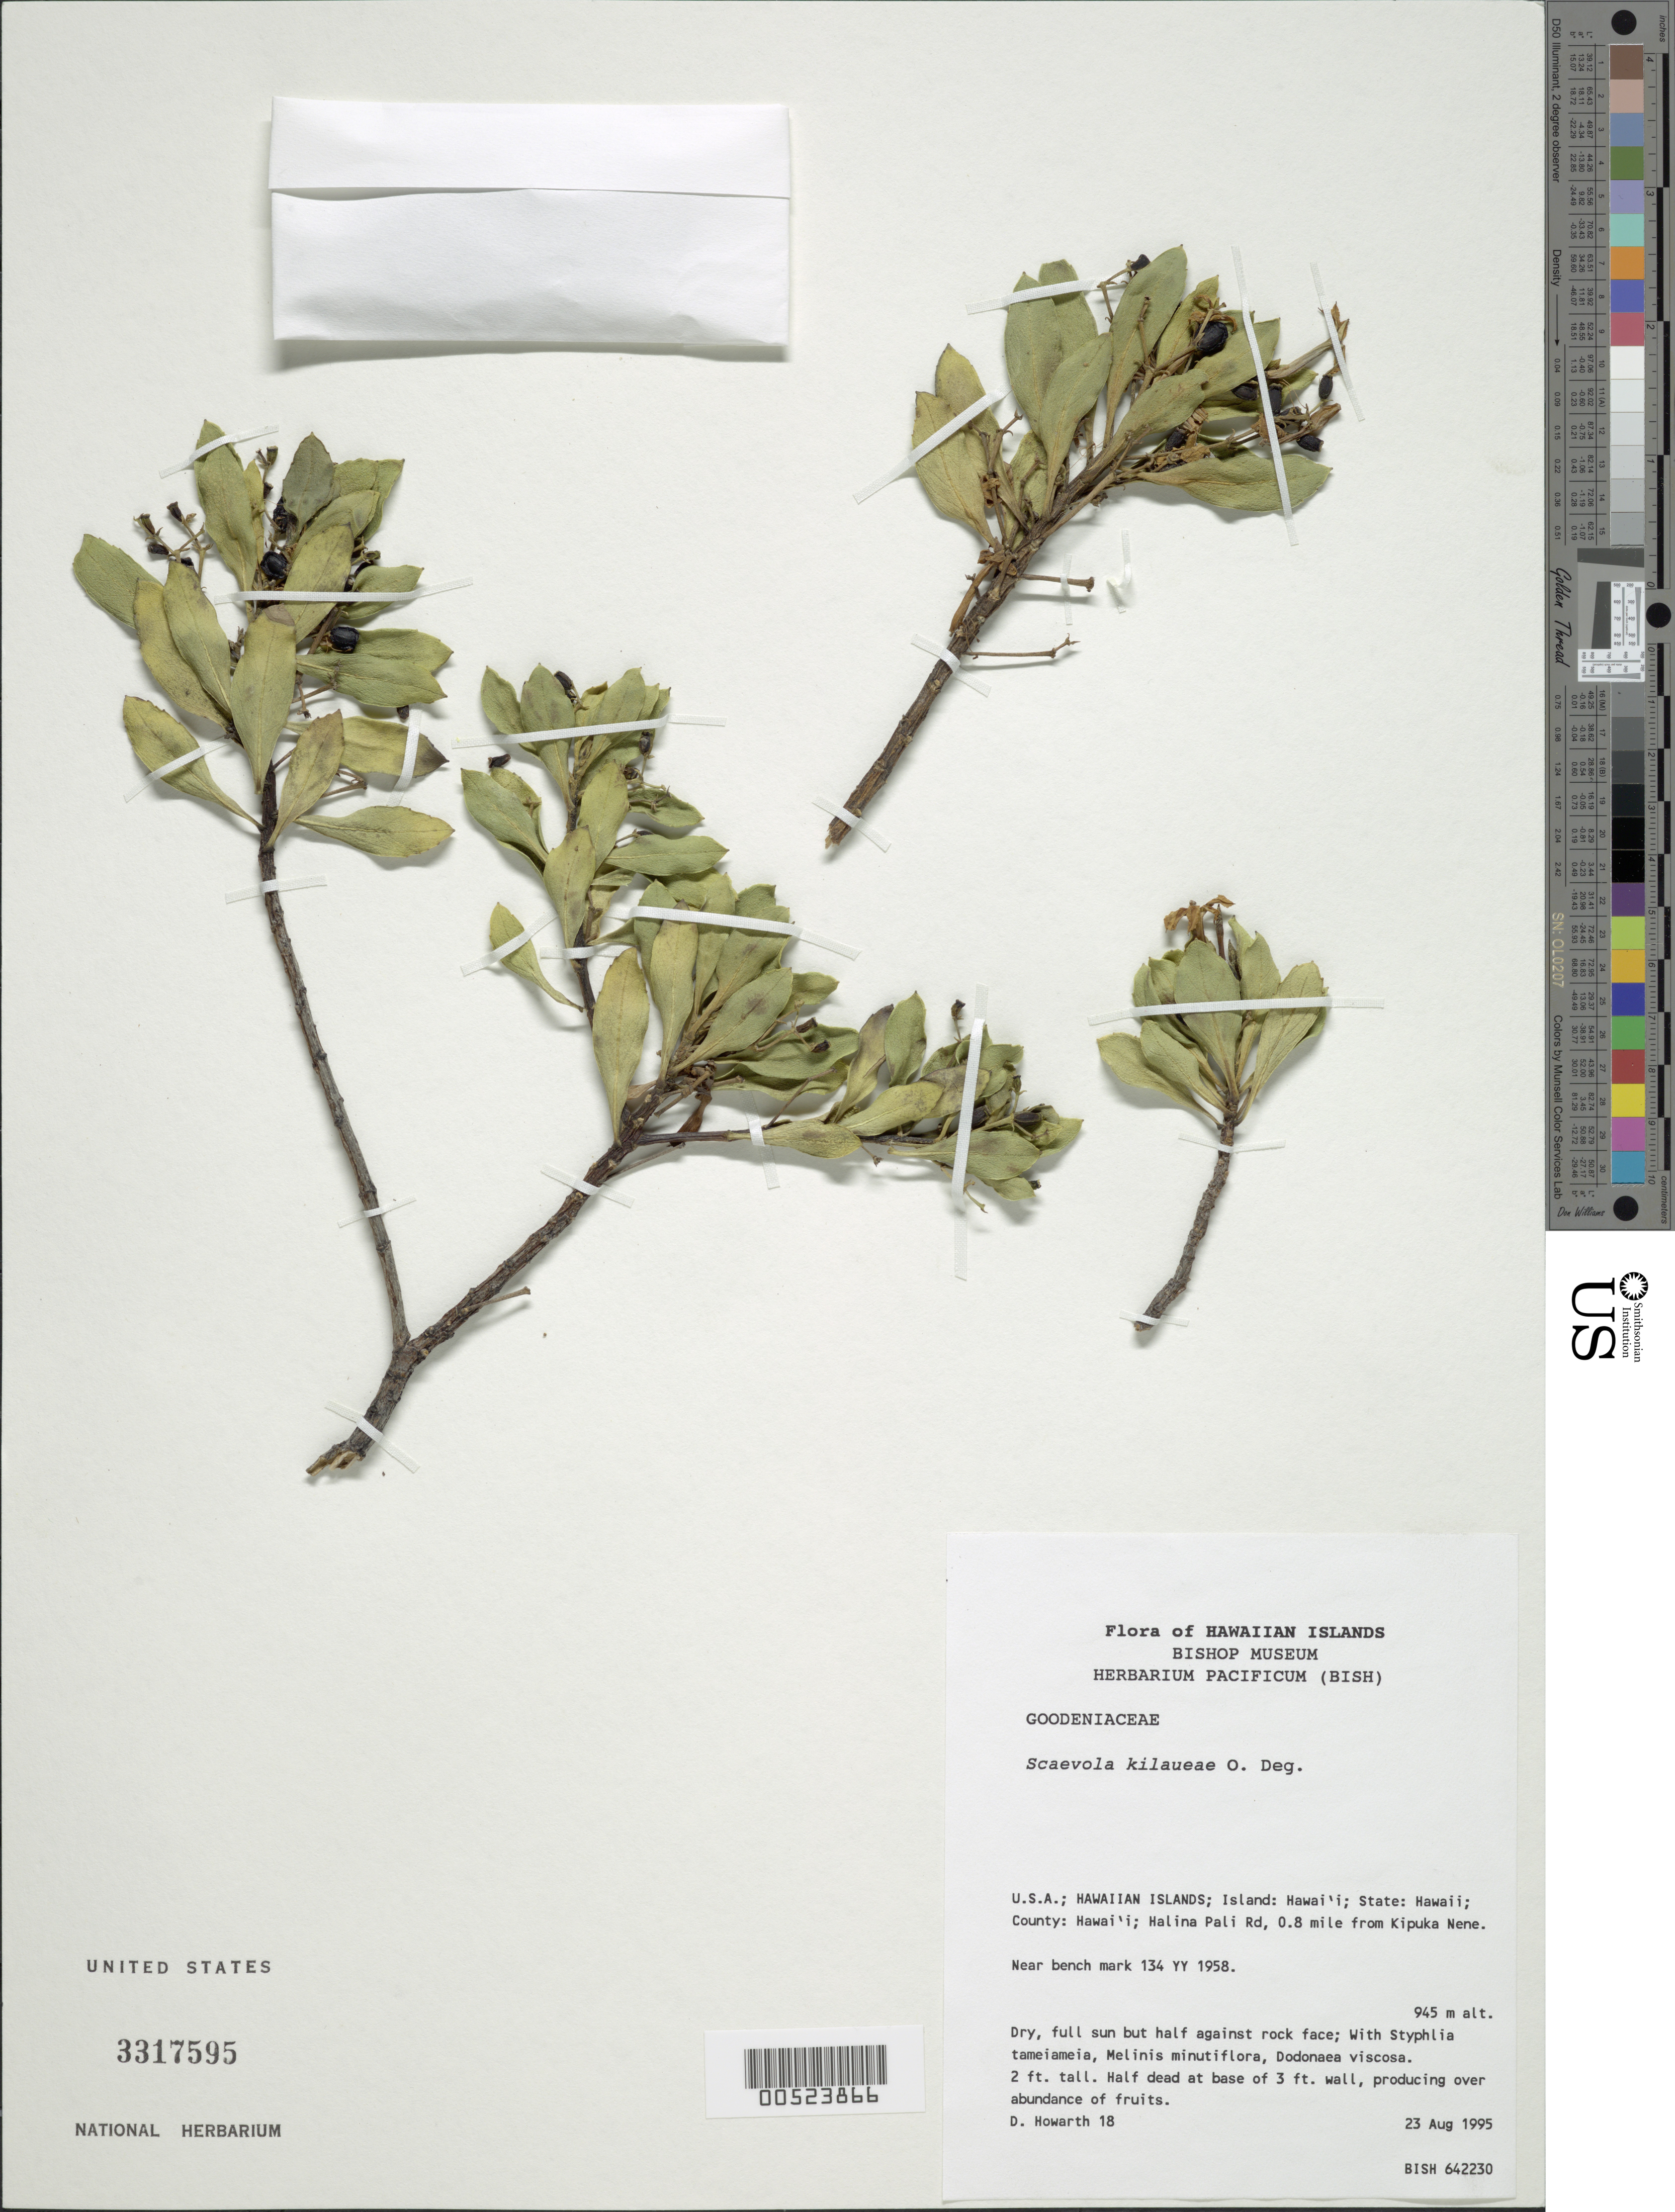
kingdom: Plantae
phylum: Tracheophyta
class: Magnoliopsida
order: Asterales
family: Goodeniaceae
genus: Scaevola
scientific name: Scaevola kilaueae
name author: O. Deg.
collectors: D. Howarth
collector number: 18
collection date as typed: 23 Aug 1995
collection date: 1995-08-23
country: United States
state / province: Hawaii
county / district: Hawaii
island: Hawaii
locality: Hawaii county, Halina Pali Rd, 0.8 mi from Kipuka Nene, near bench mark 134 YY 1958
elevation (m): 945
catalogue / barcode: US 3317595